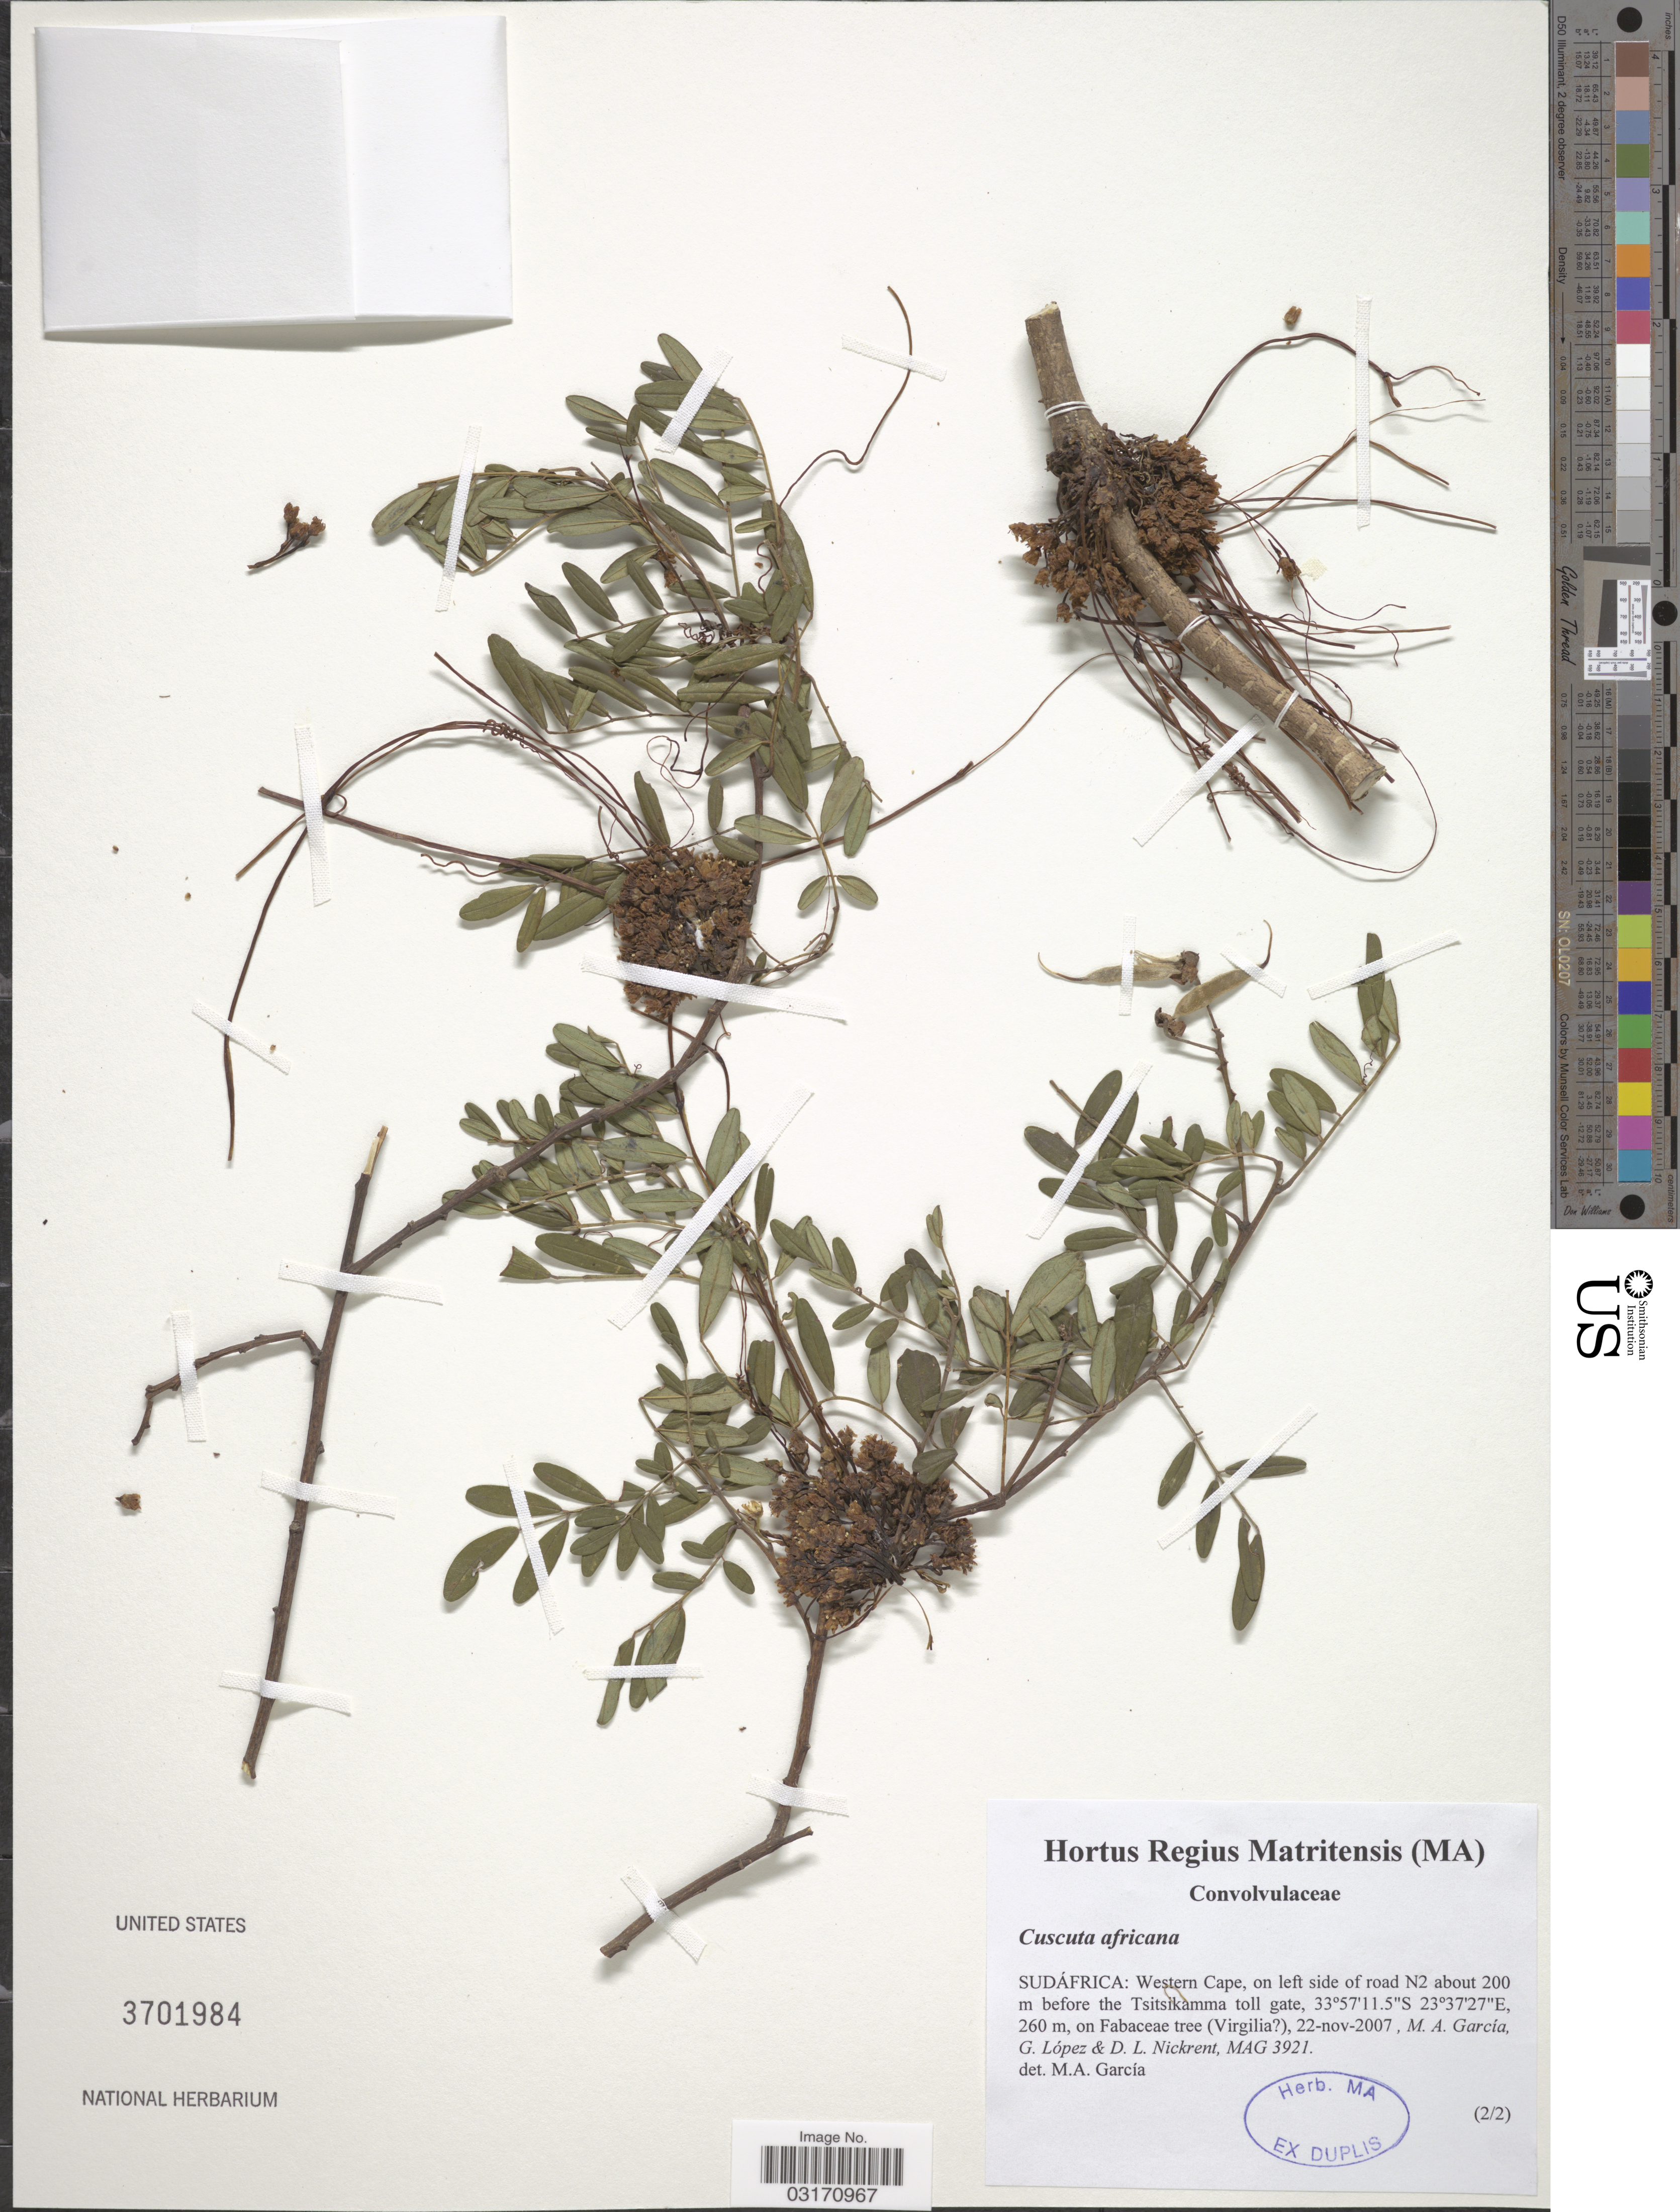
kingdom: Plantae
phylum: Tracheophyta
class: Magnoliopsida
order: Solanales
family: Convolvulaceae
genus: Cuscuta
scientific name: Cuscuta africana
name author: Willd.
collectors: M. A. García, G. López & D. Nickrent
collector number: MAG 3921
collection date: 2007-11-22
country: South Africa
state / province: Western Cape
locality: On left side of road N2 about 200 m before the Tsitsikamma toll gate.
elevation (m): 260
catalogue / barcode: US 3701984